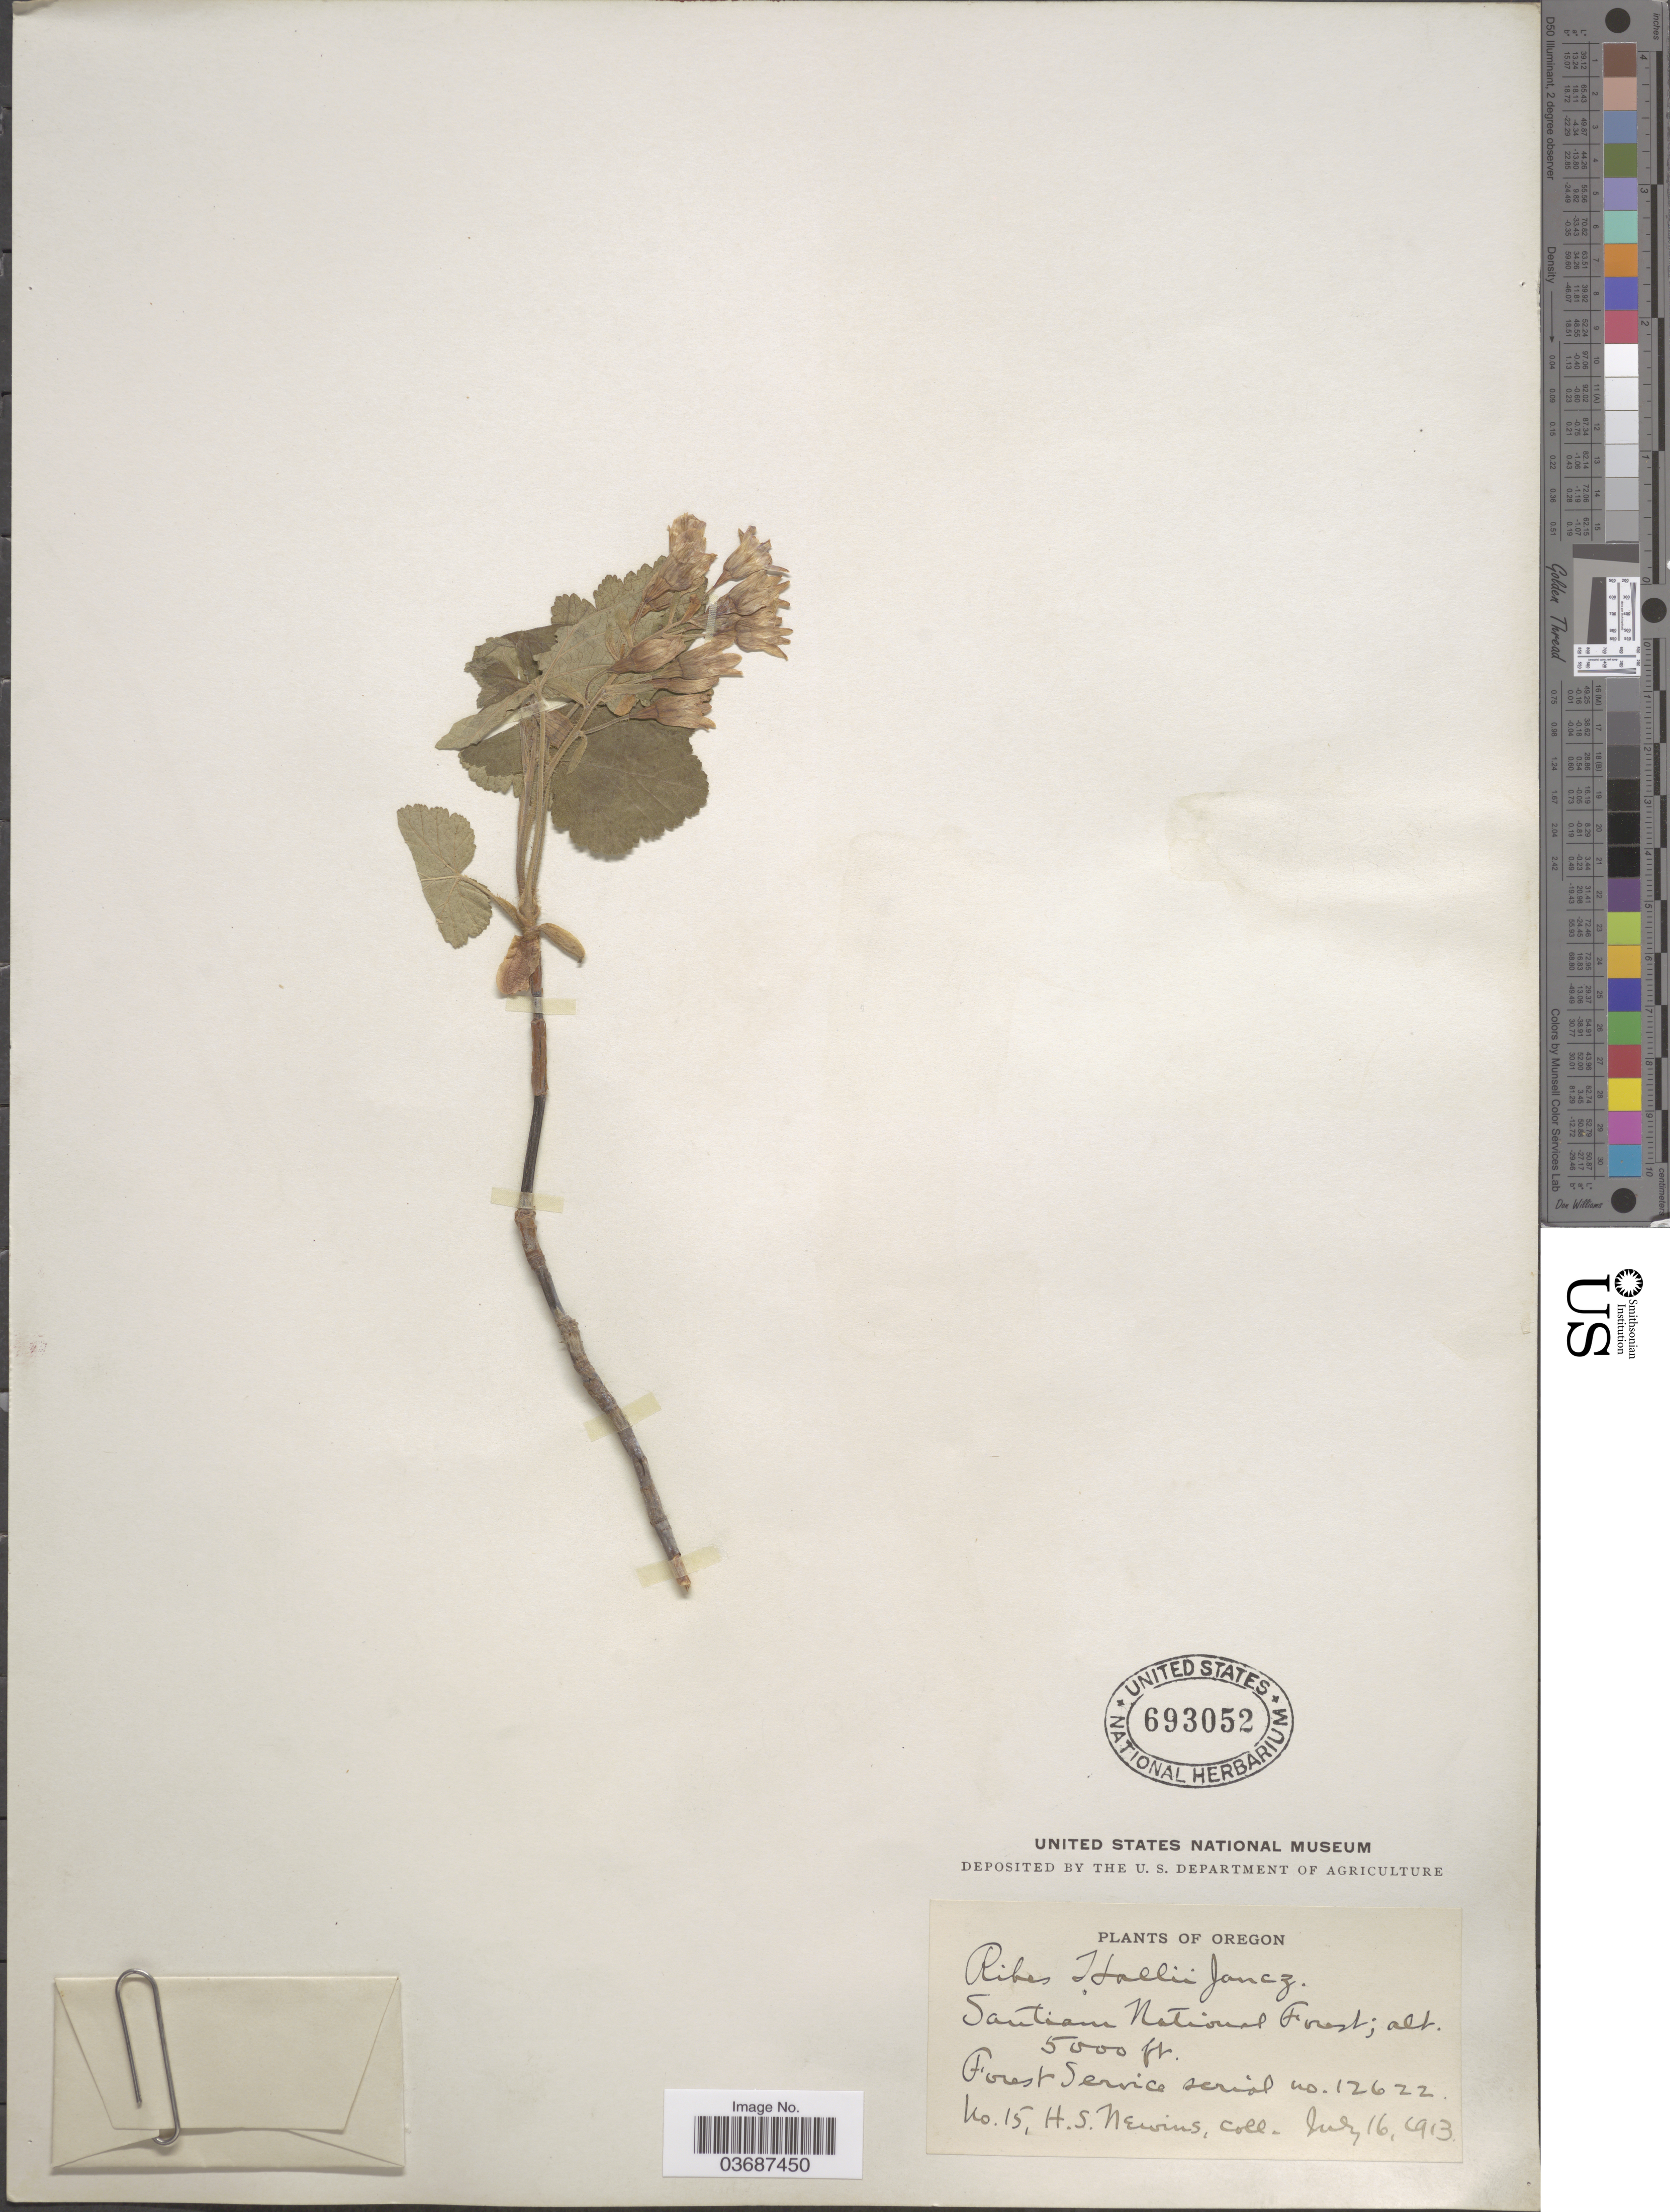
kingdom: Plantae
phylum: Tracheophyta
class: Magnoliopsida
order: Saxifragales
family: Grossulariaceae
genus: Ribes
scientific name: Ribes hallii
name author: Jancz.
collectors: H. Newins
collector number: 15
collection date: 1913-07-16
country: United States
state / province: Oregon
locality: Santiam National Forest.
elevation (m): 1524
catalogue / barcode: US 693052